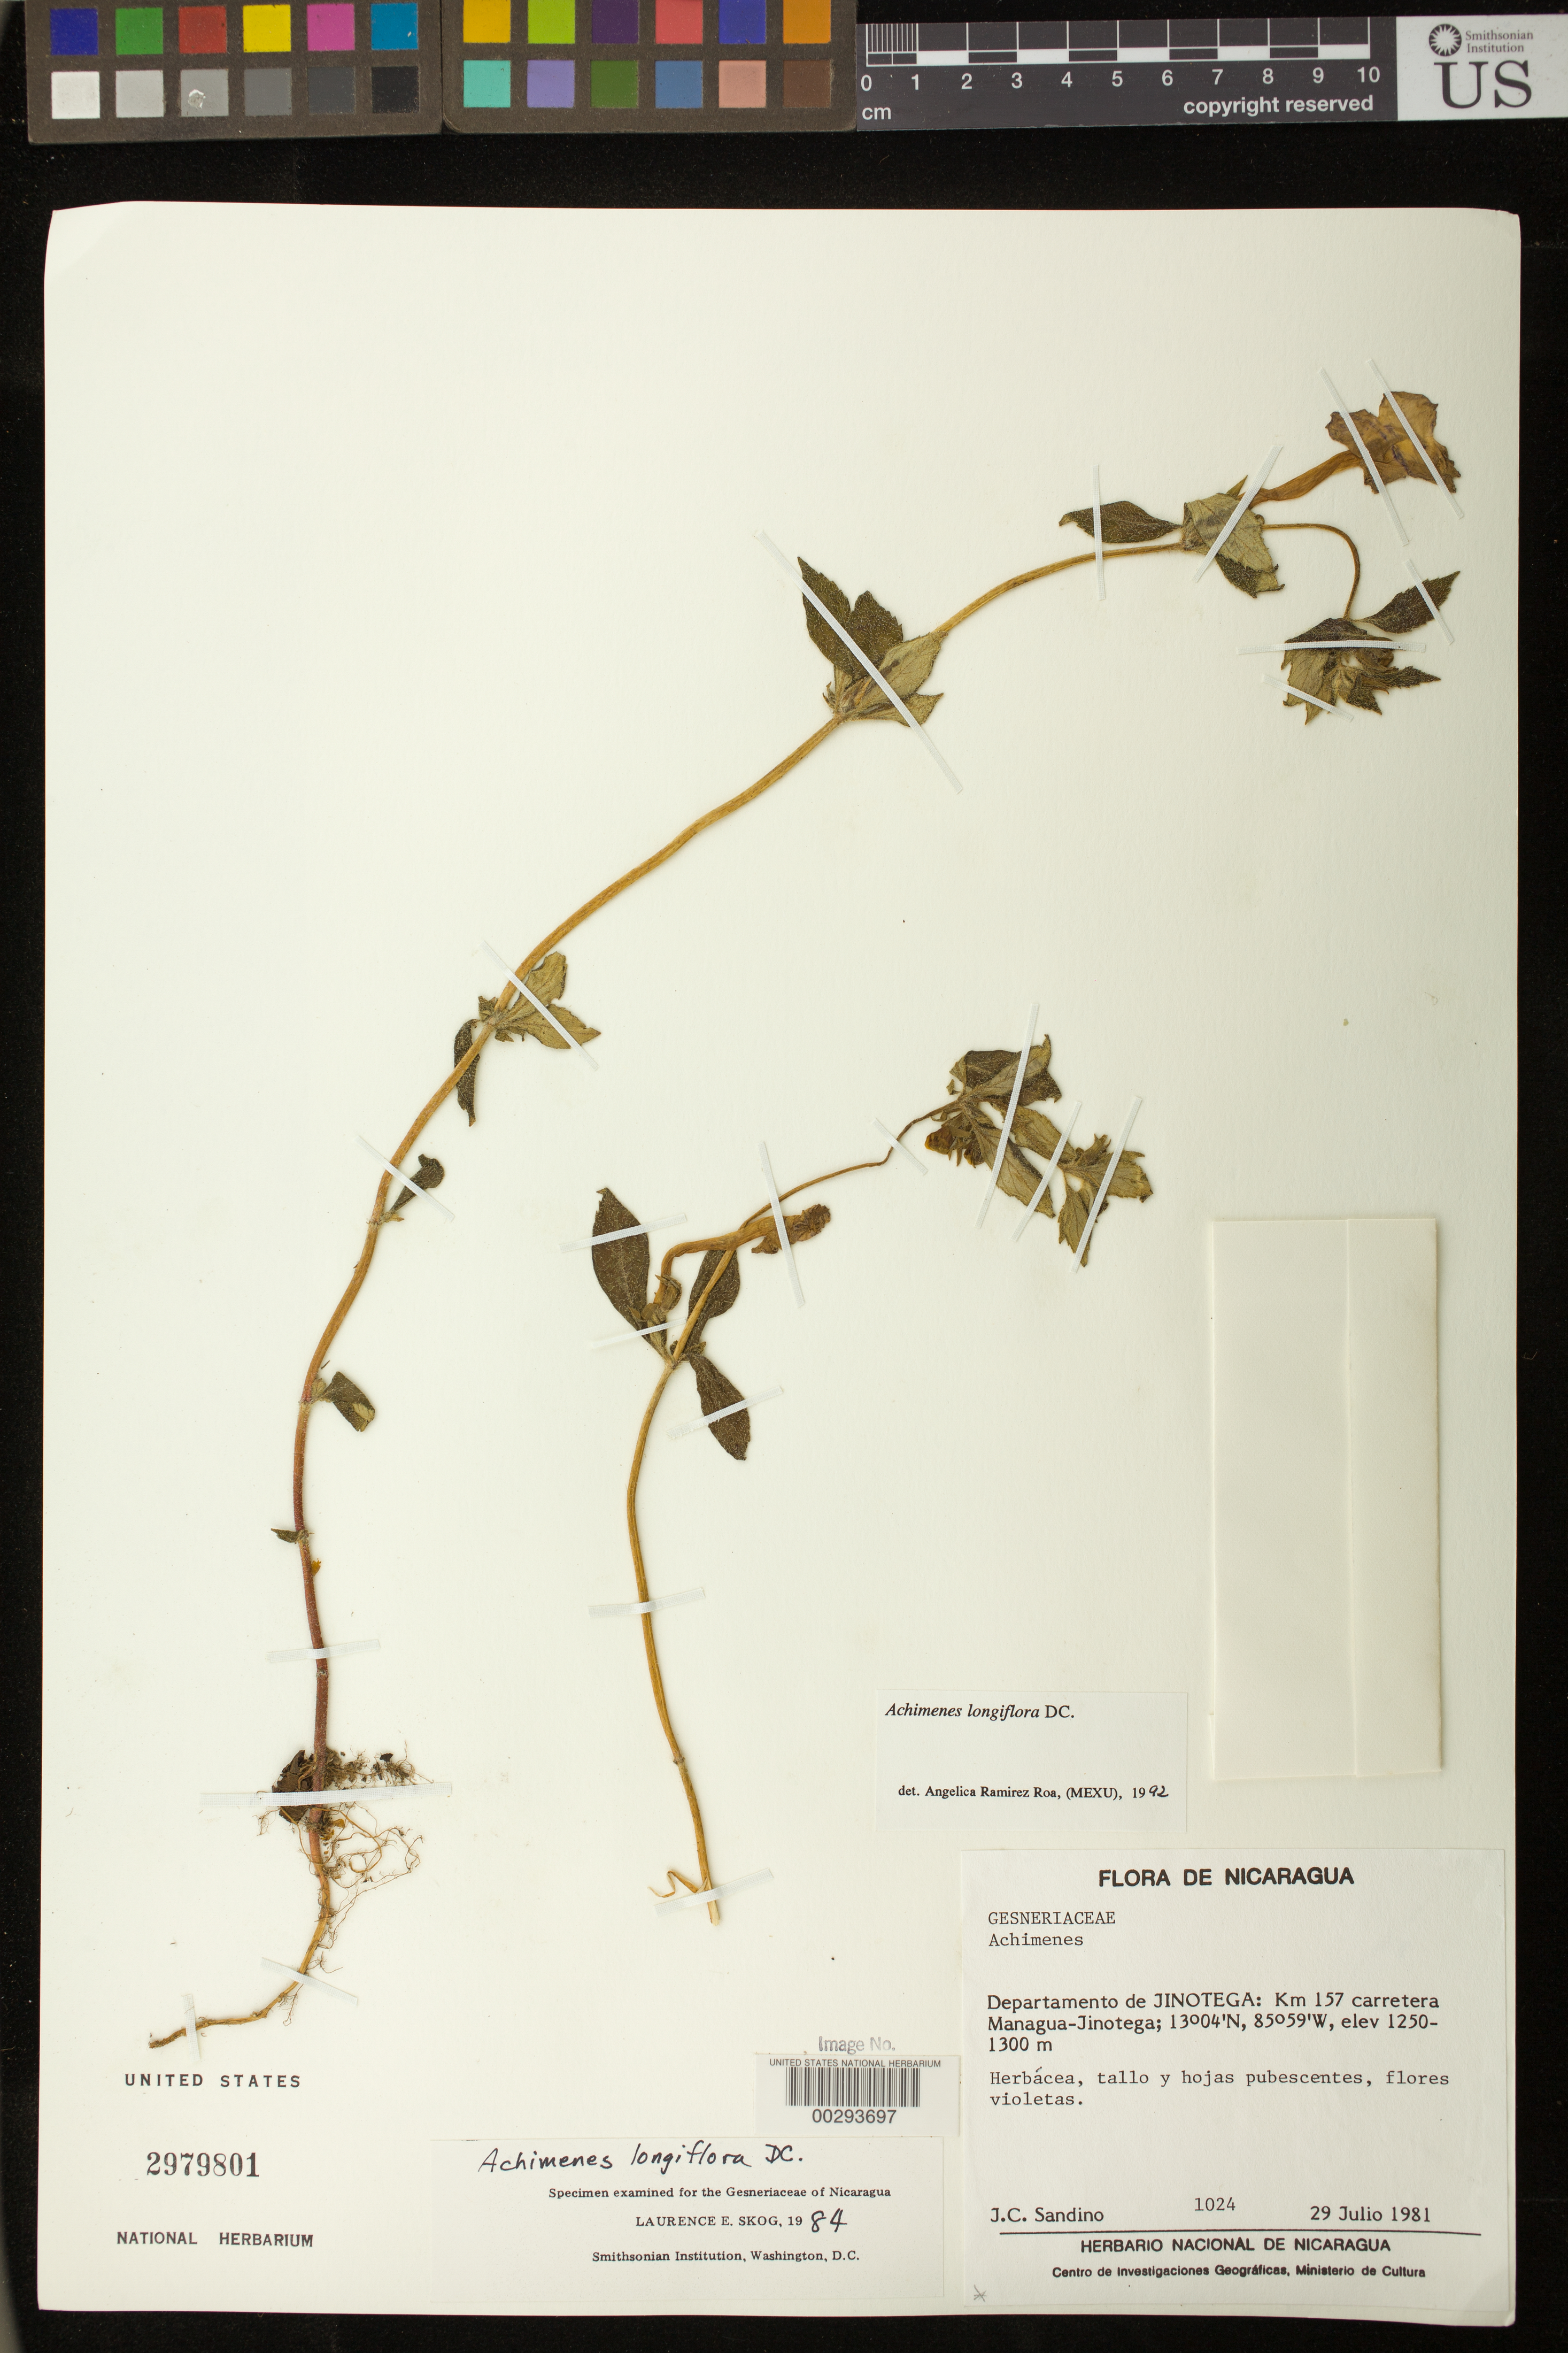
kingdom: Plantae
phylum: Tracheophyta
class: Magnoliopsida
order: Lamiales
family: Gesneriaceae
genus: Achimenes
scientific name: Achimenes longiflora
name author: DC.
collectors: J. Sandino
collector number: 1024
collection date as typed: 29 Jul 1981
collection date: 1981-07-29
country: Nicaragua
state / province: Jinotega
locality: Km 157 Managua - Jinotega highway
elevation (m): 1250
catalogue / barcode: US 2979801